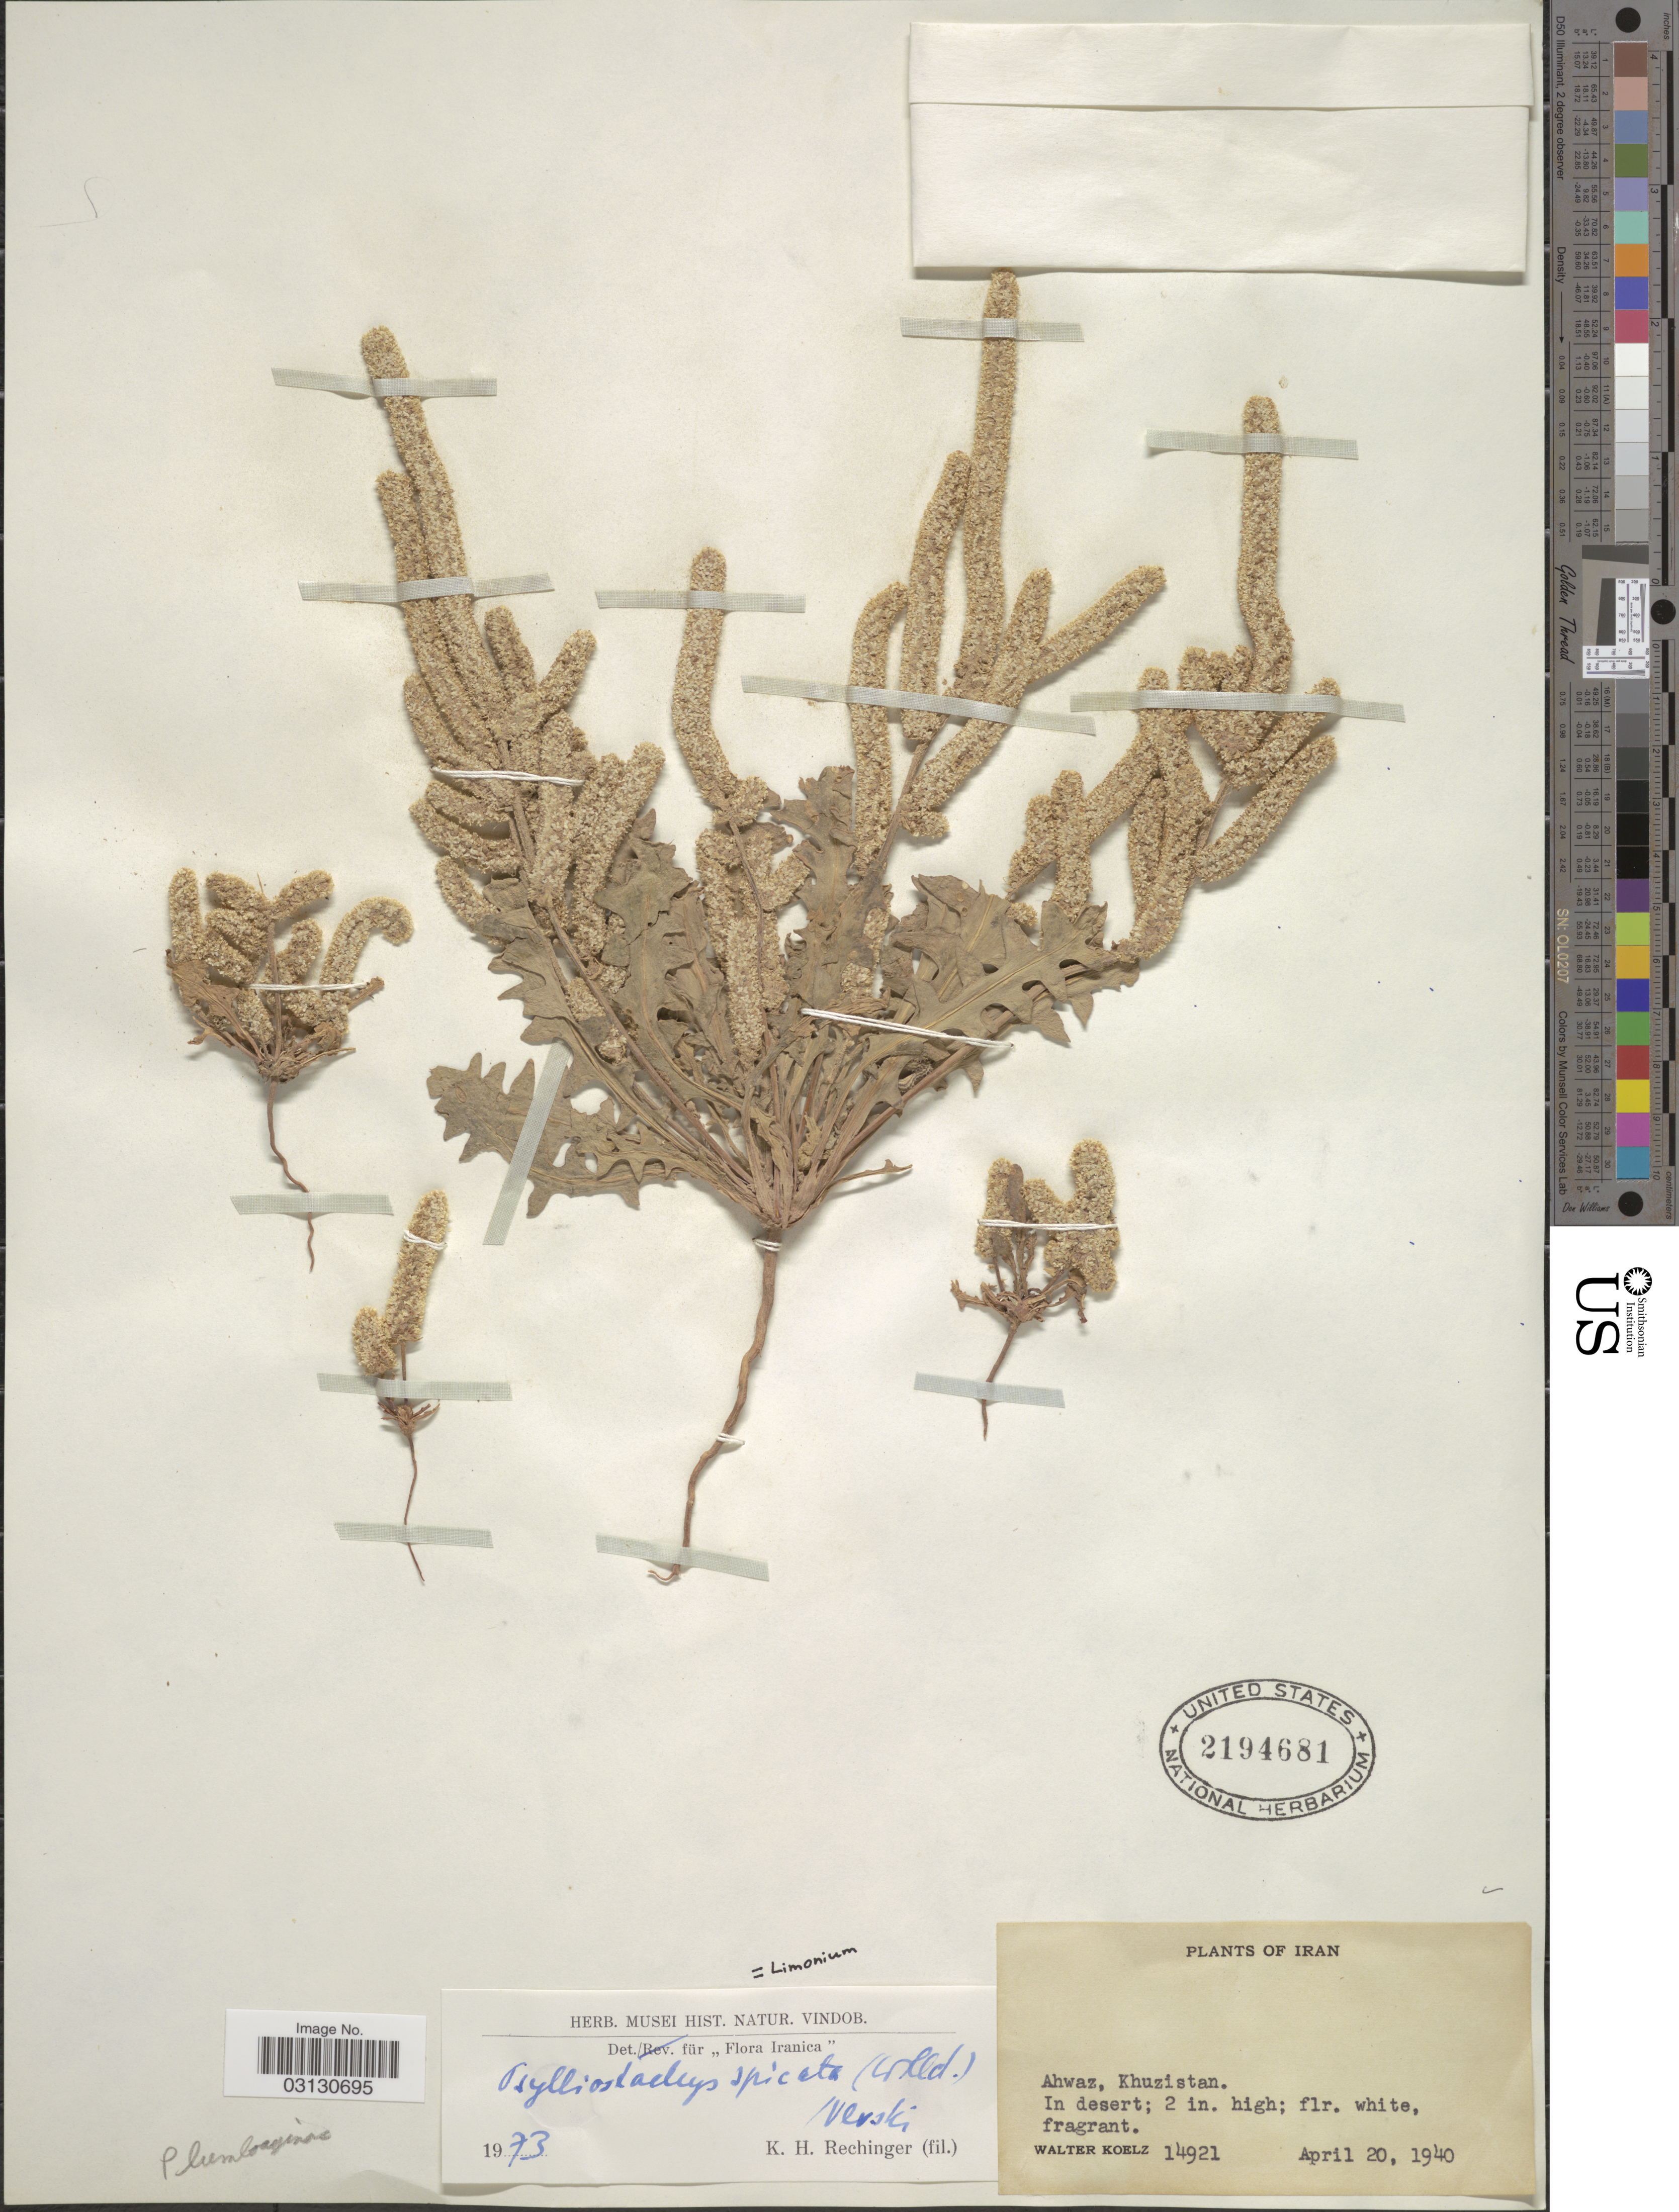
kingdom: Plantae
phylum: Tracheophyta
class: Magnoliopsida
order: Caryophyllales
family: Plumbaginaceae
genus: Psylliostachys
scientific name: Psylliostachys spicatus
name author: (Willd.) Nevski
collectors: W. N. Koelz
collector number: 14921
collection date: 1940-04-20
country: Iran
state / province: Khuzestan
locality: Ahwaz, Khuzistan.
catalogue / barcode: US 2194681